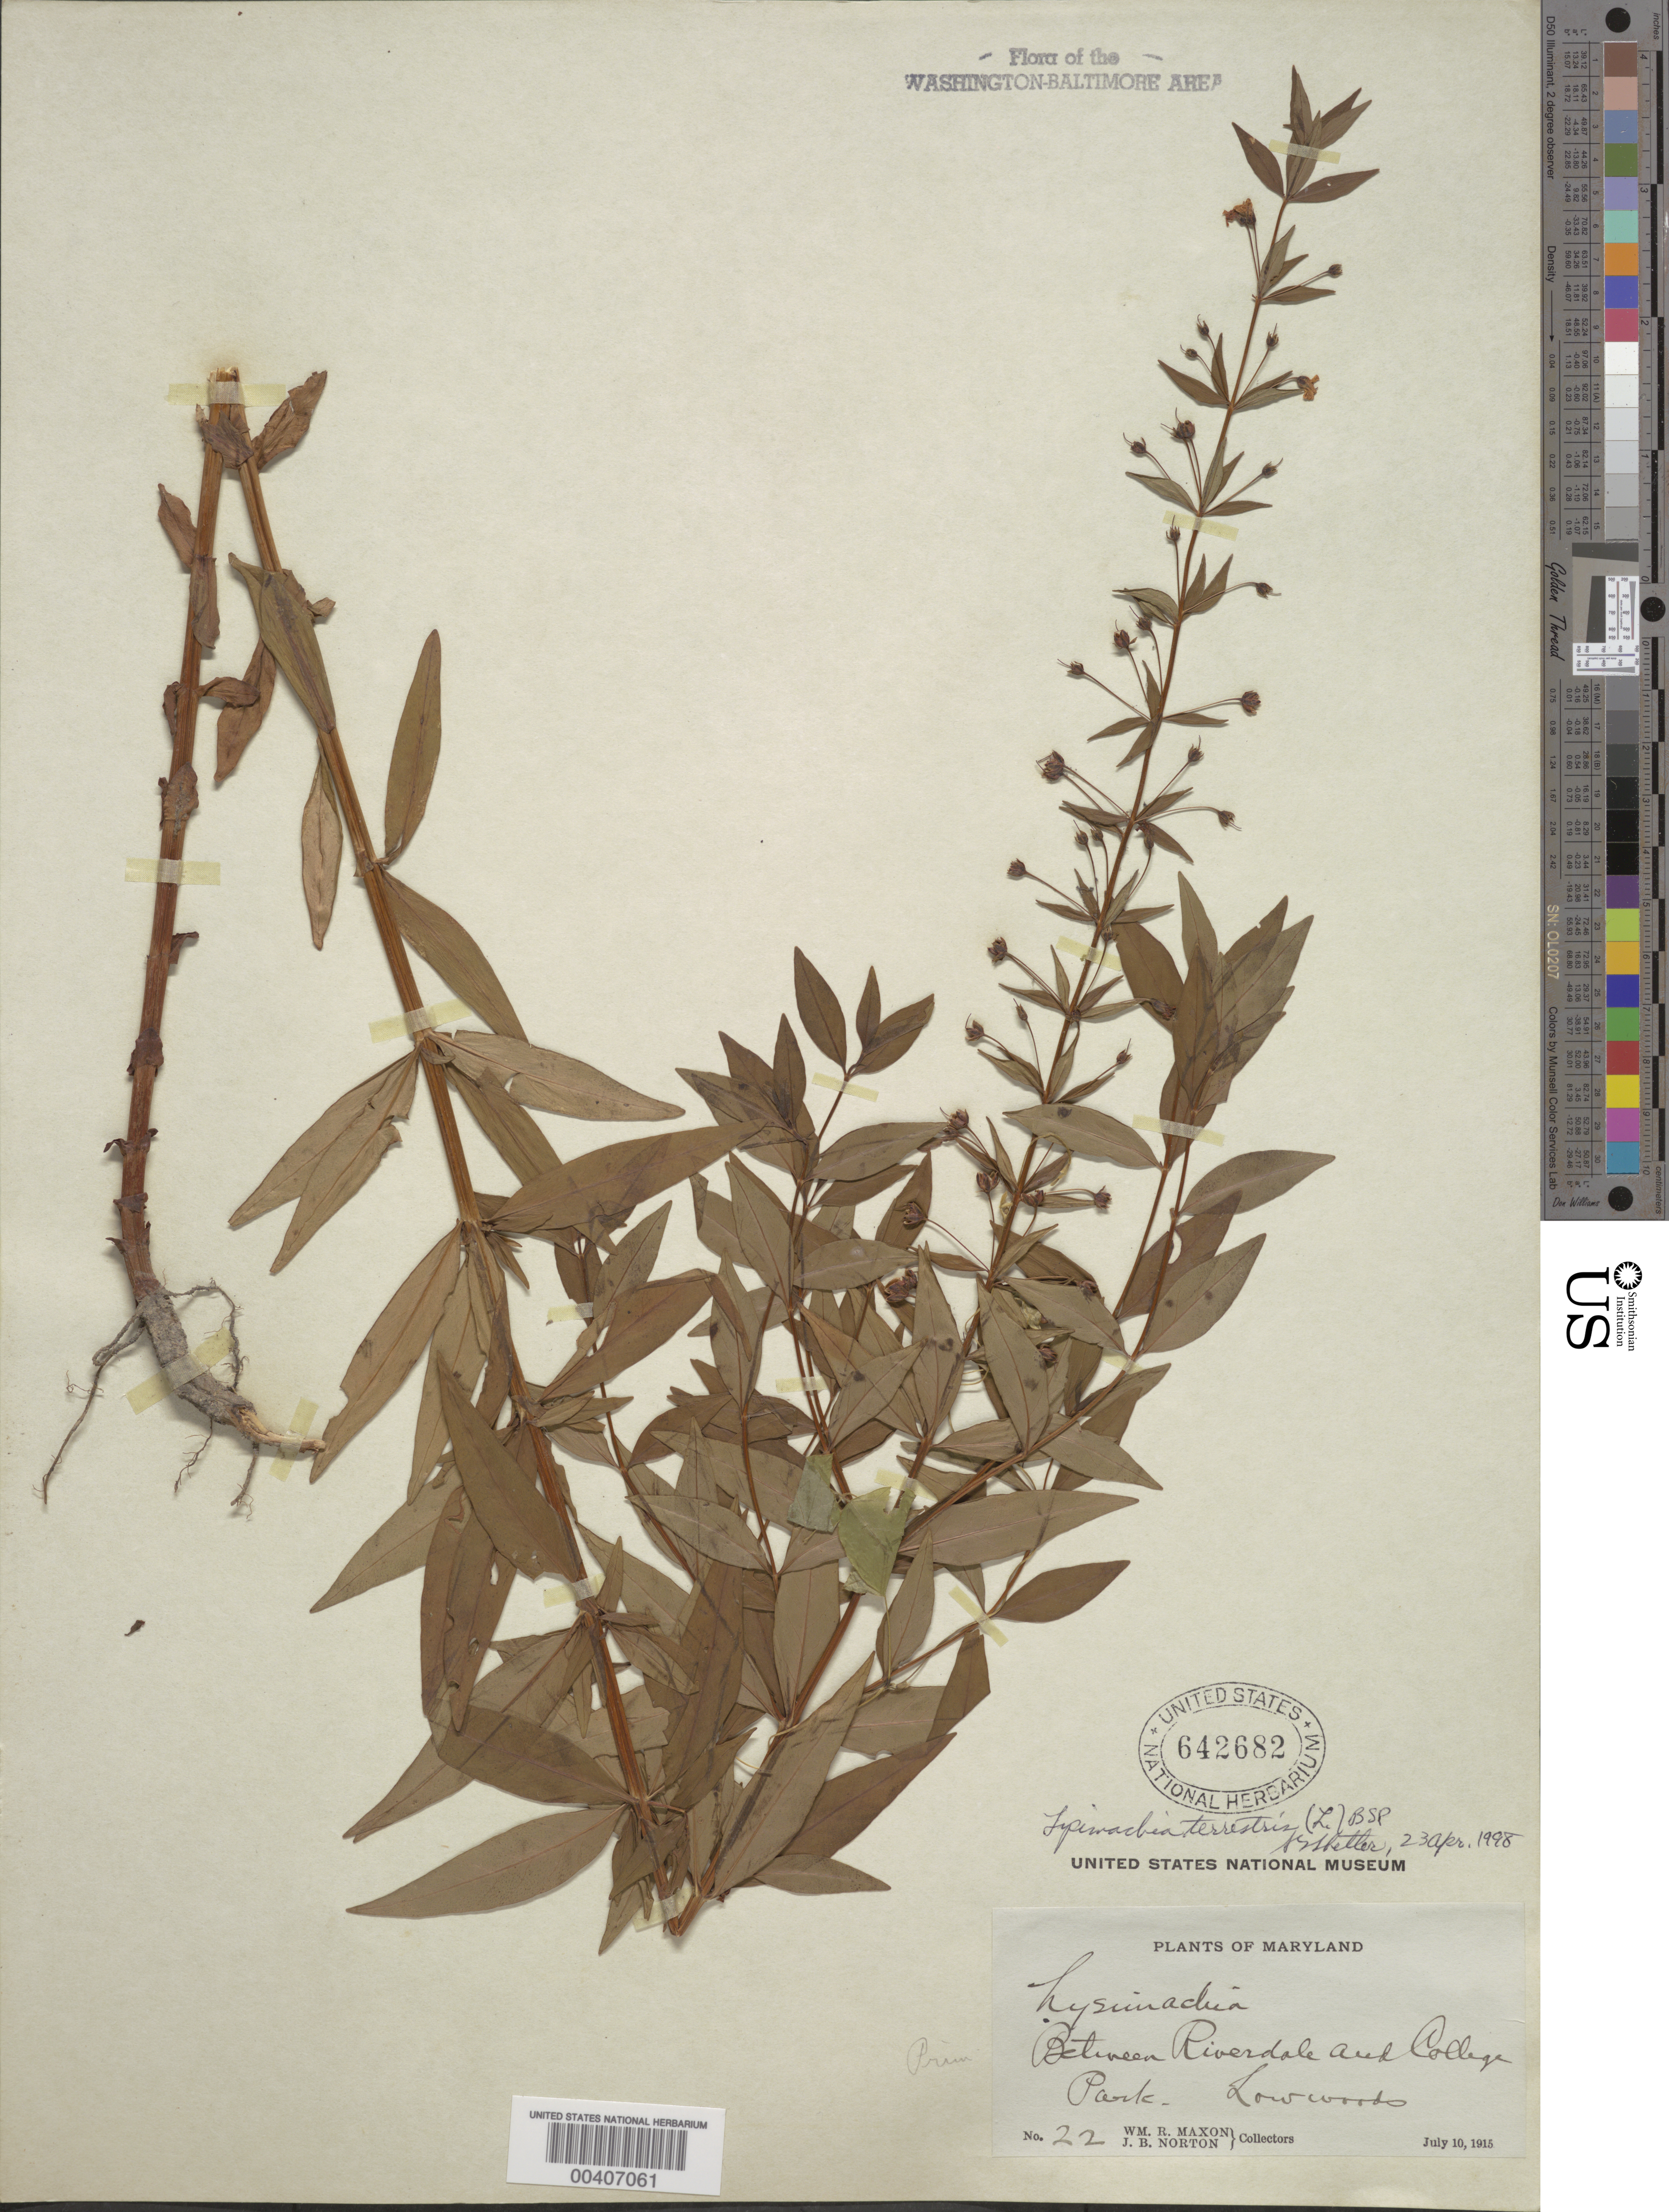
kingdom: Plantae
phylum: Tracheophyta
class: Magnoliopsida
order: Ericales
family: Primulaceae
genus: Lysimachia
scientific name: Lysimachia terrestris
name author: (L.) Britton, Stearns & Poggenb.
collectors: W. R. Maxon & J. Norton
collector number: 22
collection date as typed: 10 Jul 1915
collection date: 1915-07-10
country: United States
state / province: Maryland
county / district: Prince George's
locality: Between Riverdale and College Park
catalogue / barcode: US 642682